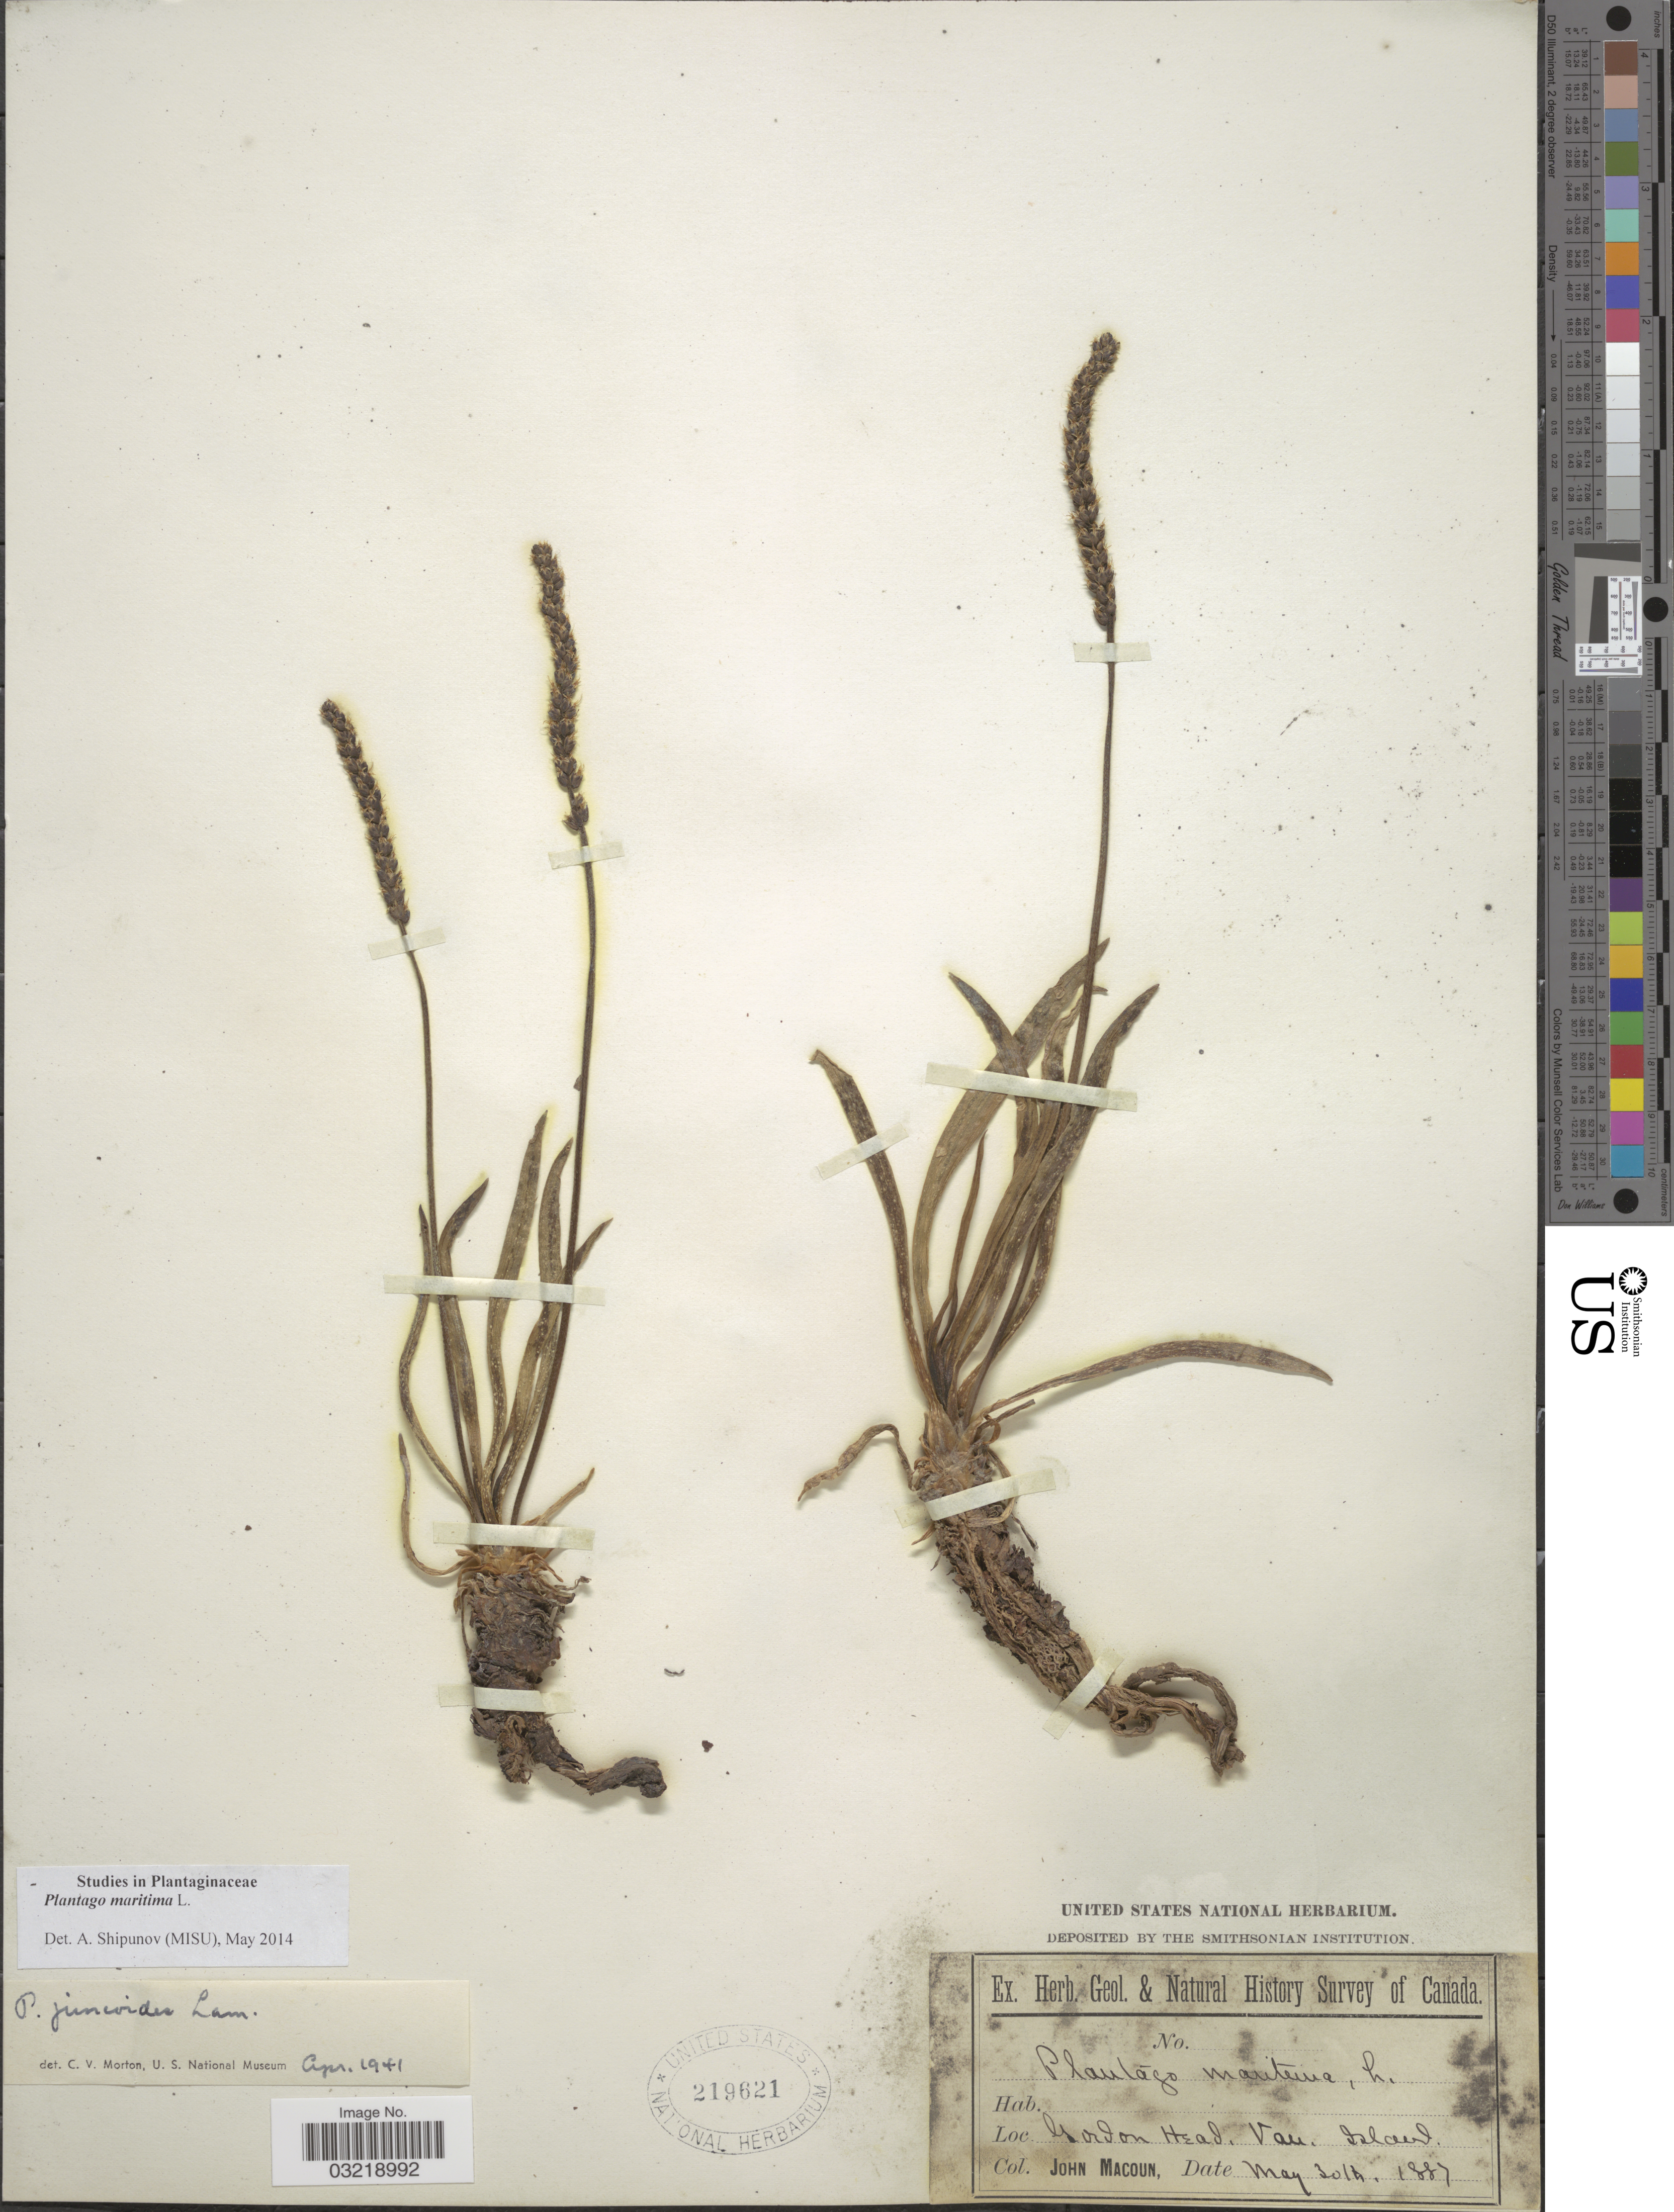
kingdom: Plantae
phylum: Tracheophyta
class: Magnoliopsida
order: Lamiales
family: Plantaginaceae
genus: Plantago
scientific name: Plantago maritima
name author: L.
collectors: J. Macoun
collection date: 1887-05-30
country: Canada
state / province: British Columbia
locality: Gordon Head, Van. Island.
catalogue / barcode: US 219621